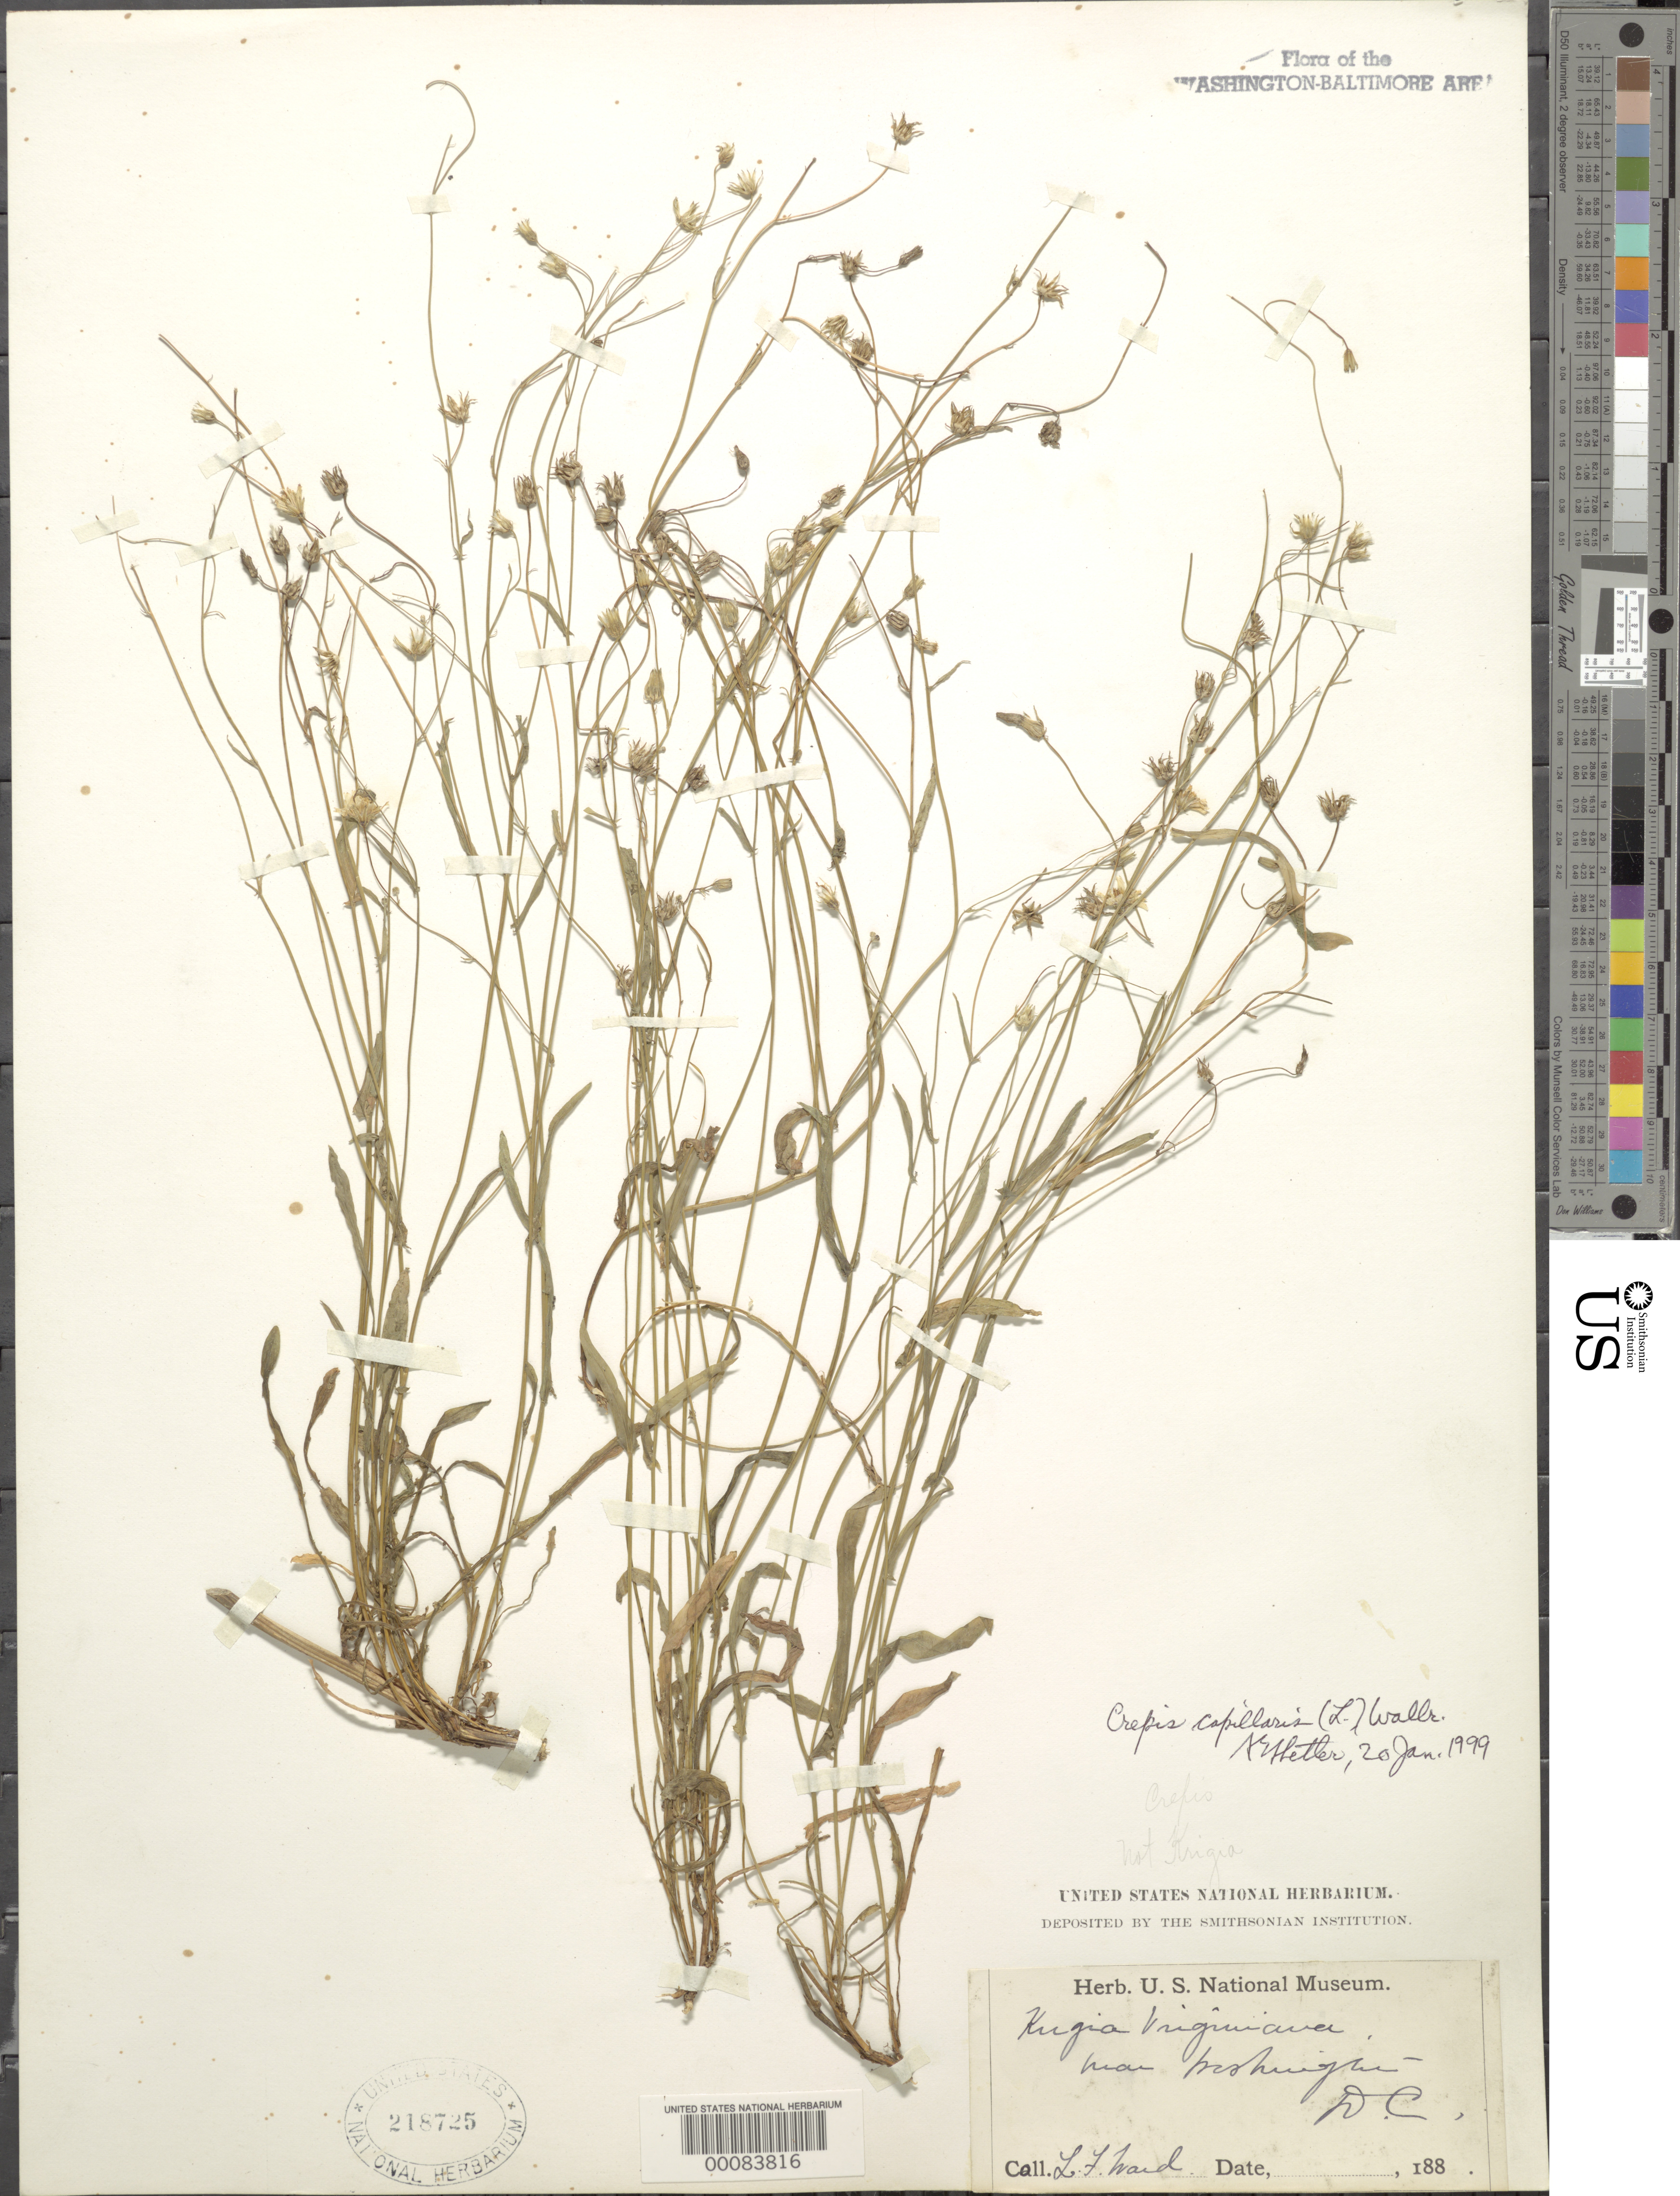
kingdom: Plantae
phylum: Tracheophyta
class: Magnoliopsida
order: Asterales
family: Asteraceae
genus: Crepis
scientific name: Crepis capillaris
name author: (L.) Wallr.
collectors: L. F. Ward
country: United States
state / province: District of Columbia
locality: DC vicinity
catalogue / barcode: US 218725